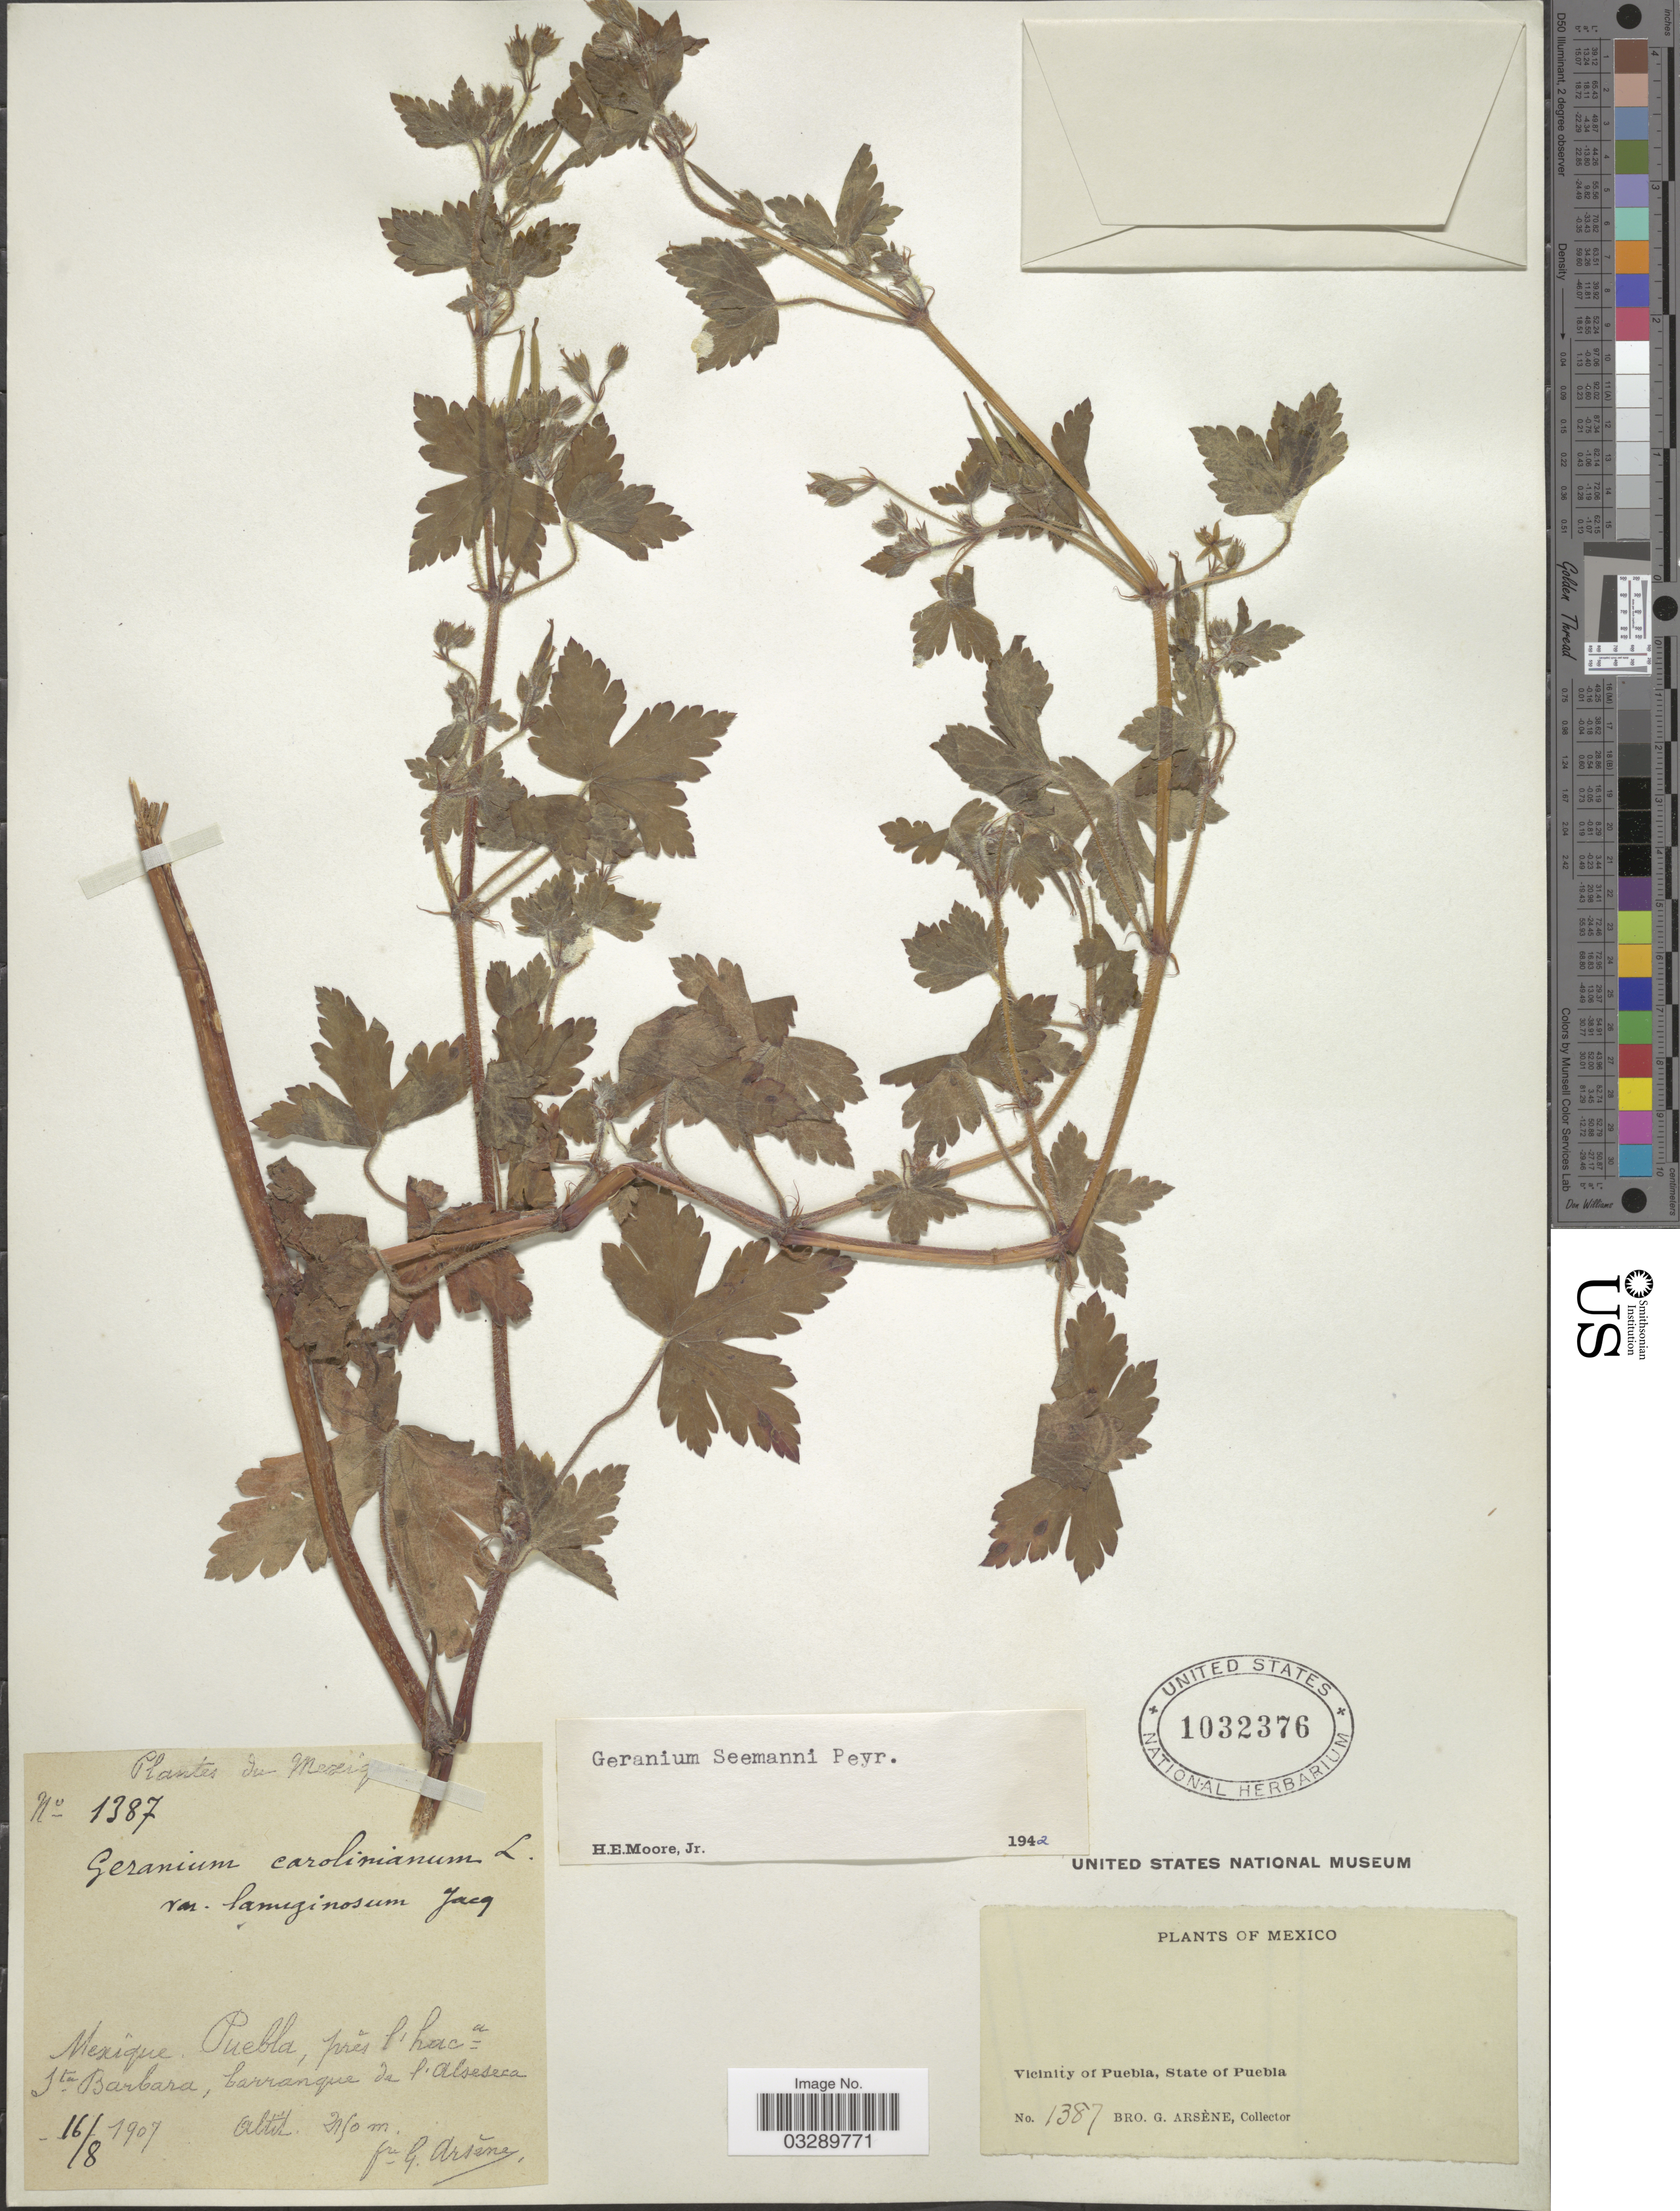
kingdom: Plantae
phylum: Tracheophyta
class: Magnoliopsida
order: Geraniales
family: Geraniaceae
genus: Geranium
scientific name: Geranium seemannii subsp. seemannii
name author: Peyr.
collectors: Bro. G. Arsène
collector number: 1387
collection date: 1907-08-16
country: Mexico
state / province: Puebla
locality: Près l'haca Sta Barbara, barránque de l'Alseseca.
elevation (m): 2150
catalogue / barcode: US 1032376